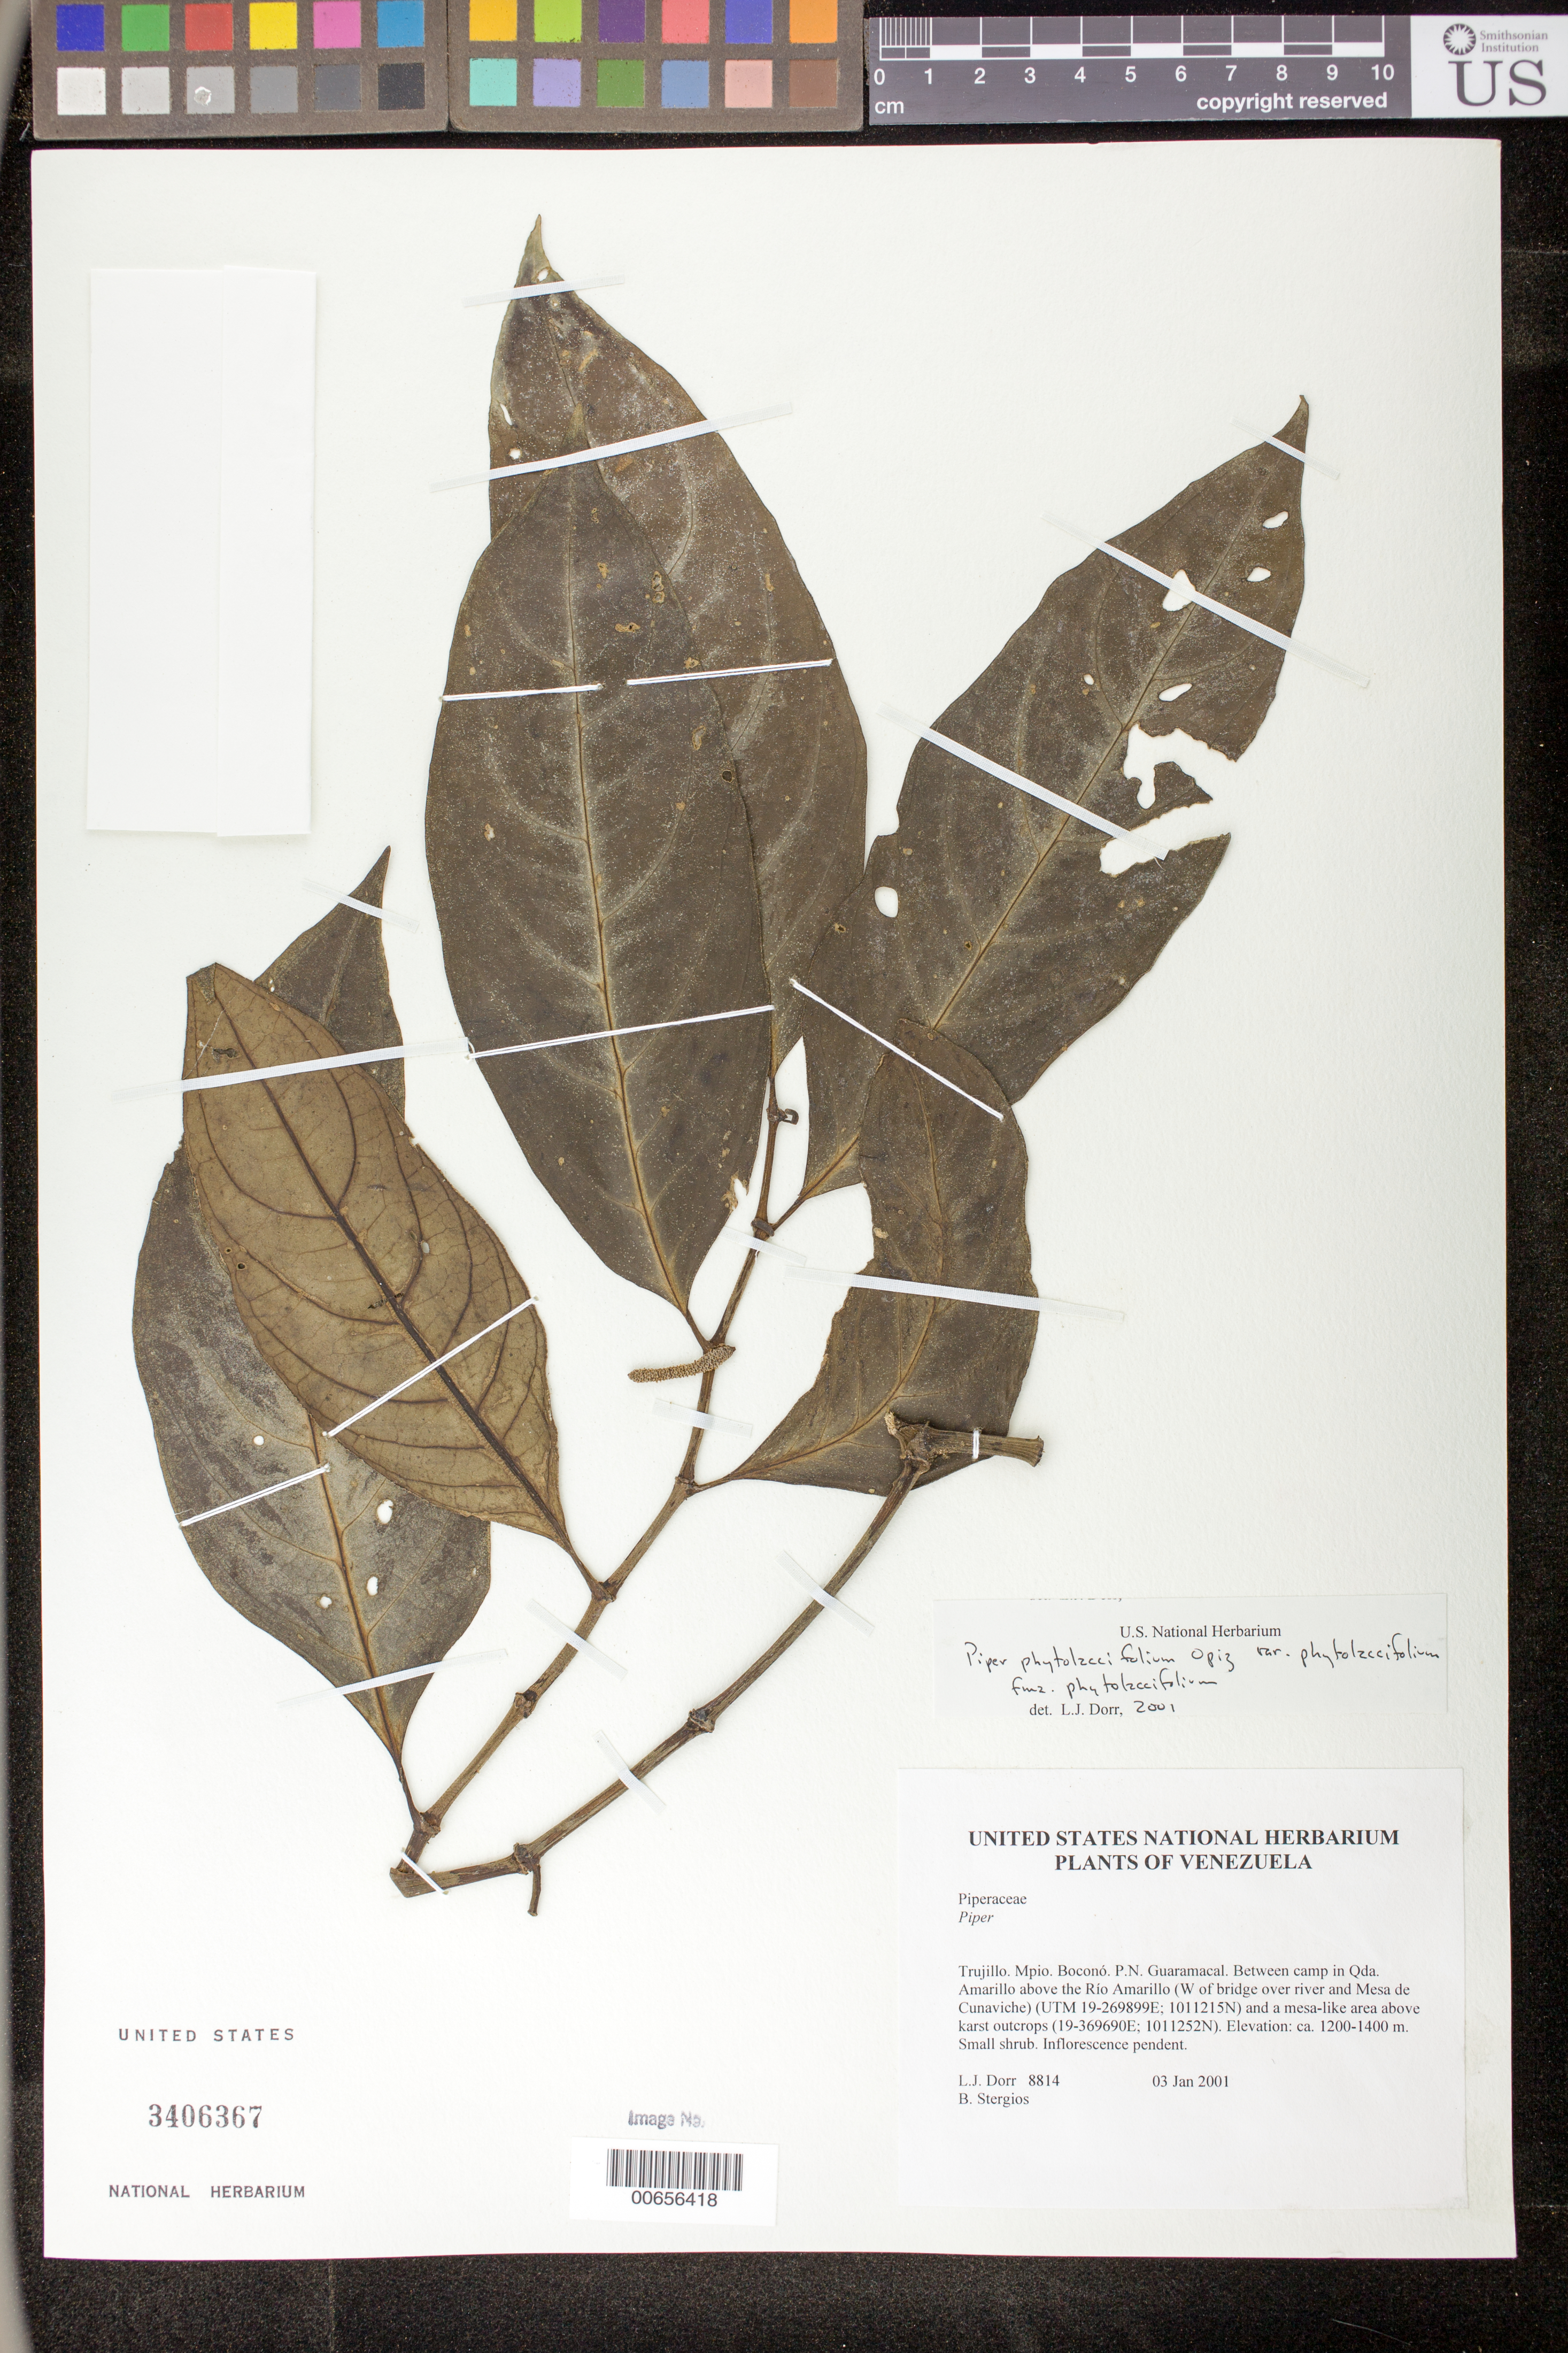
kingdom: Plantae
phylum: Tracheophyta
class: Magnoliopsida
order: Piperales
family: Piperaceae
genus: Piper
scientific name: Piper phytolaccifolium var. phytolaccifolium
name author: Opiz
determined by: Dorr, L. J., (BOT), Smithsonian Institution - National Museum of Natural History (UNITED STATES)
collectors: L. J. Dorr & B. G. Stergios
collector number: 8814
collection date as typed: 03 Jan 2001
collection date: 2001-01-03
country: Venezuela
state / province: Trujillo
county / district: Boconó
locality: Parque Nacional Guaramacal. Between camp in Qda Amarillo above Río Amarillo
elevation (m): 1200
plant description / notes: CTES, PORT, US, VEN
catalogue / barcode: US 3406367